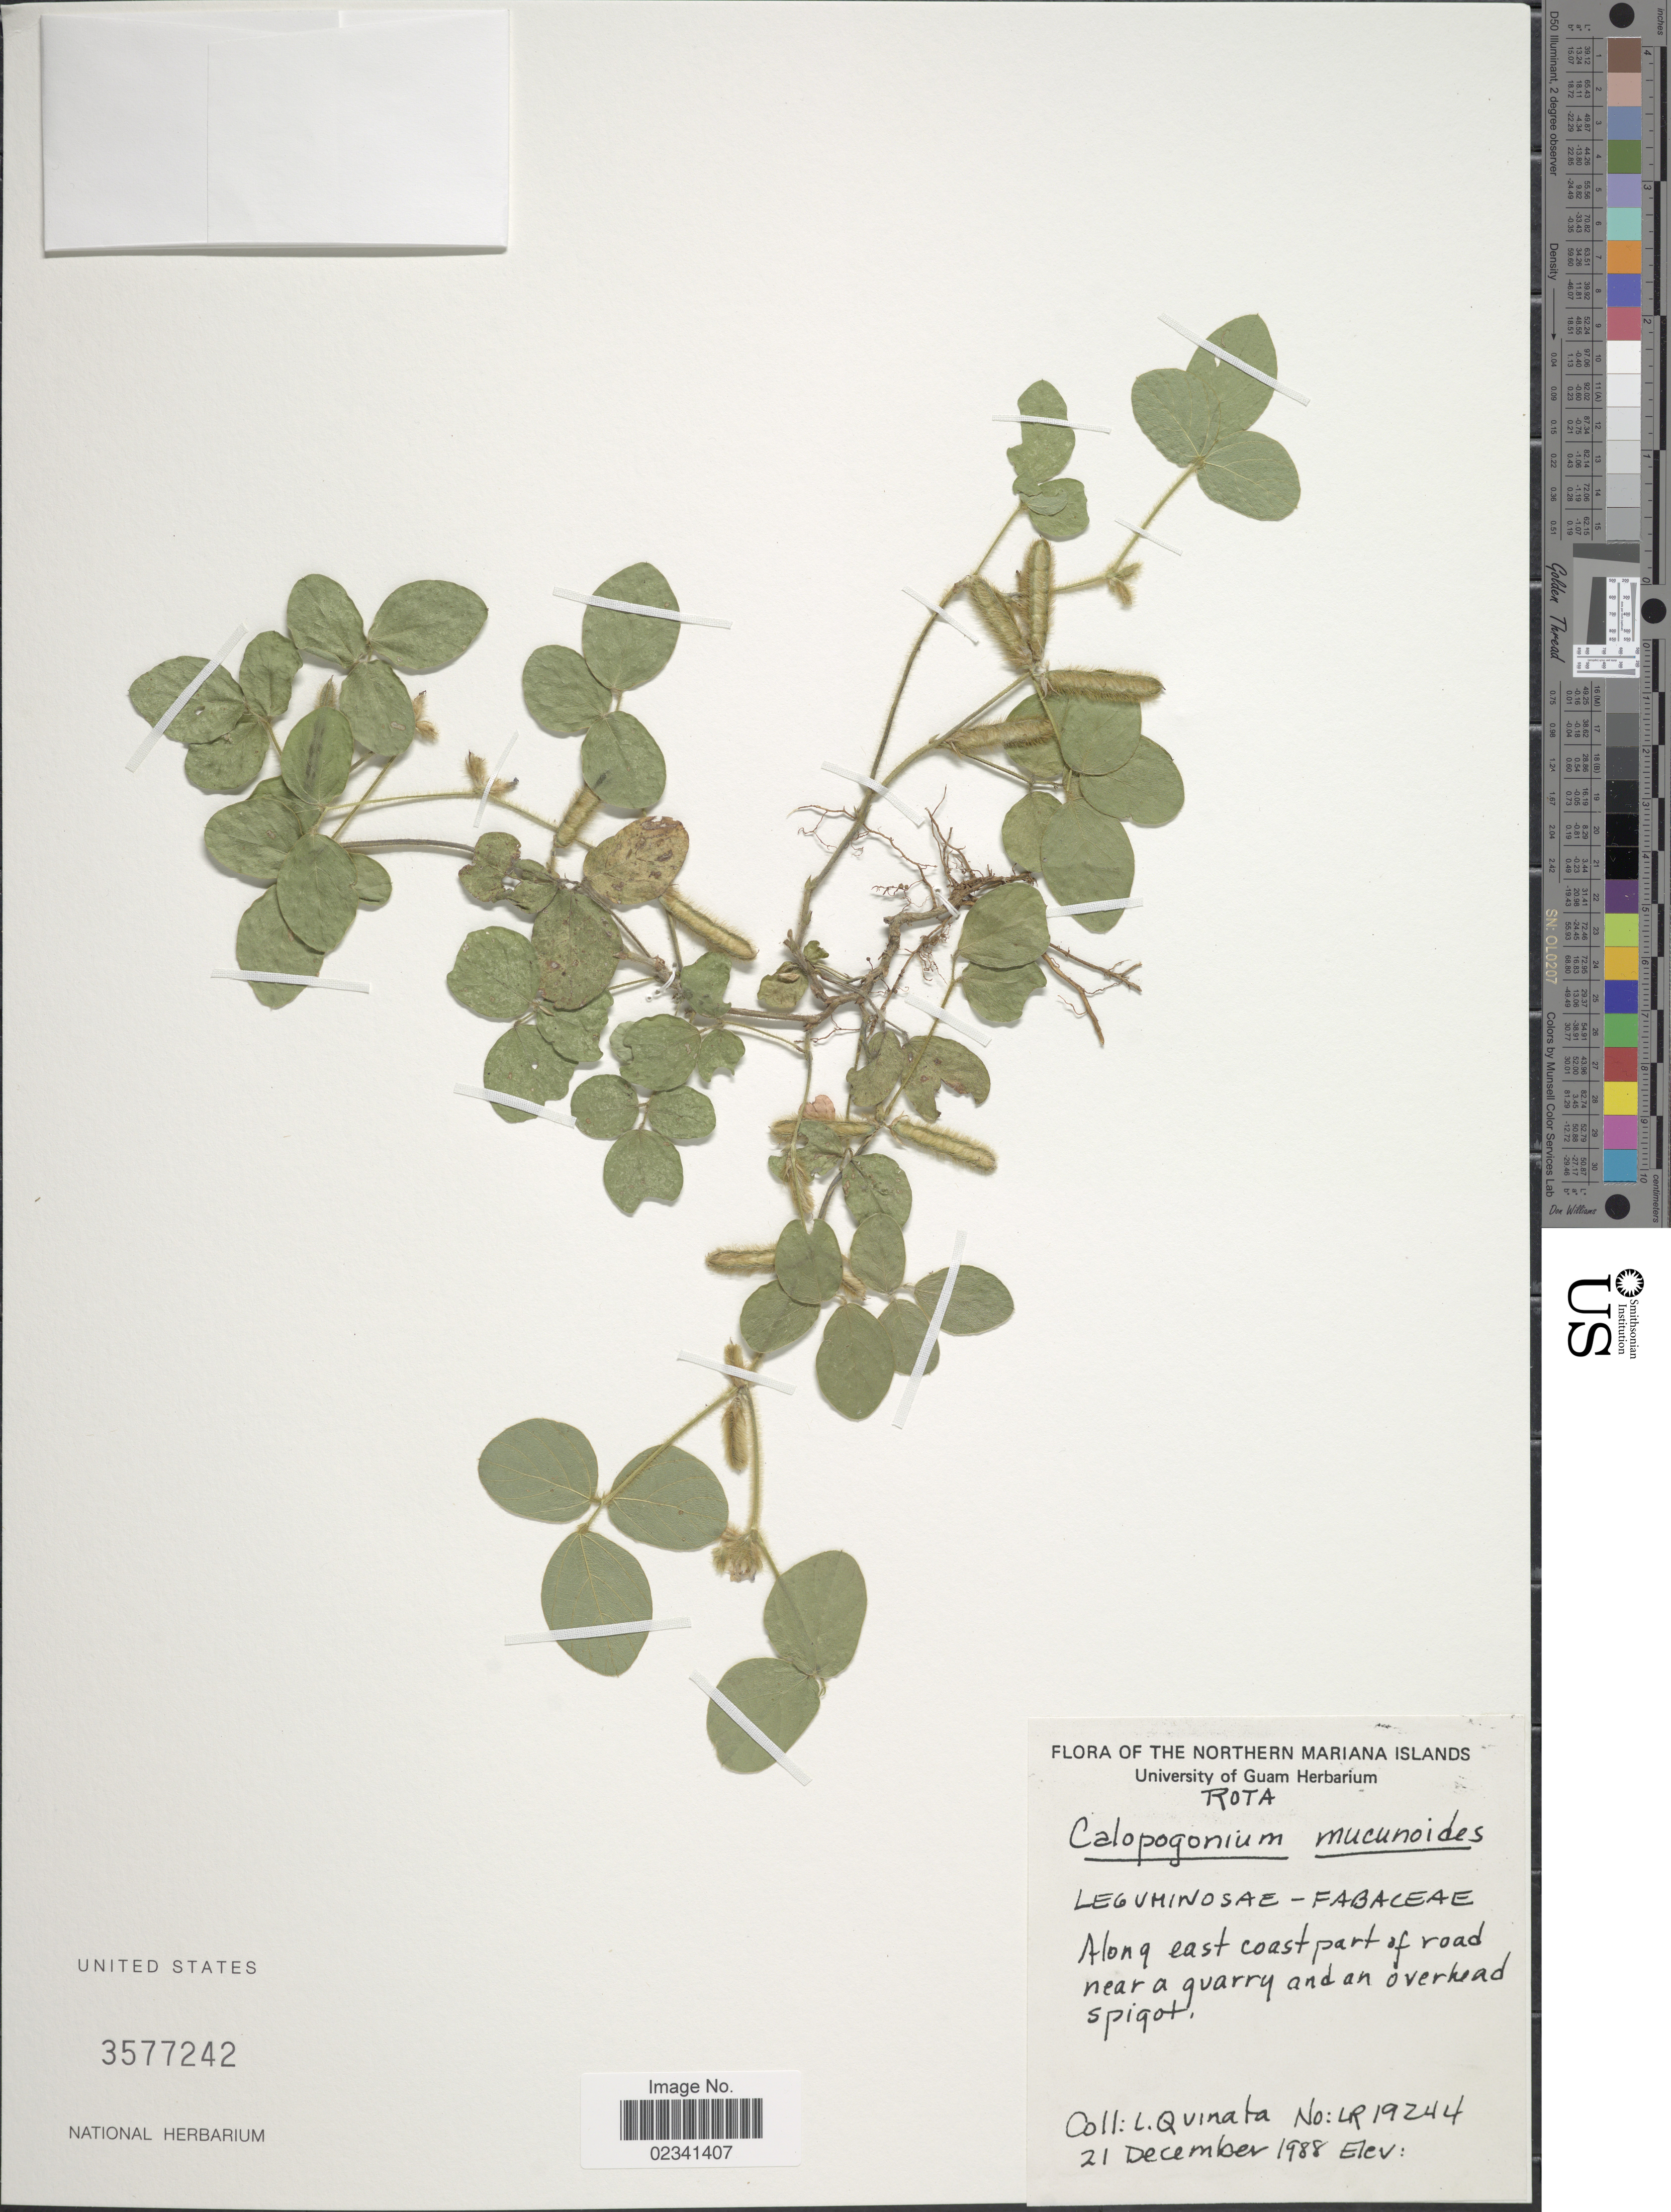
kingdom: Plantae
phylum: Tracheophyta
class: Magnoliopsida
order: Fabales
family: Fabaceae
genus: Calopogonium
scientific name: Calopogonium mucunoides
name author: Desv.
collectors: L. Quinata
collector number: LR19244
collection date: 1988-12-21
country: Northern Mariana Islands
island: Rota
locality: Rota, Along east coast part of road near a quarry and an overhead spigot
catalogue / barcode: US 3577242